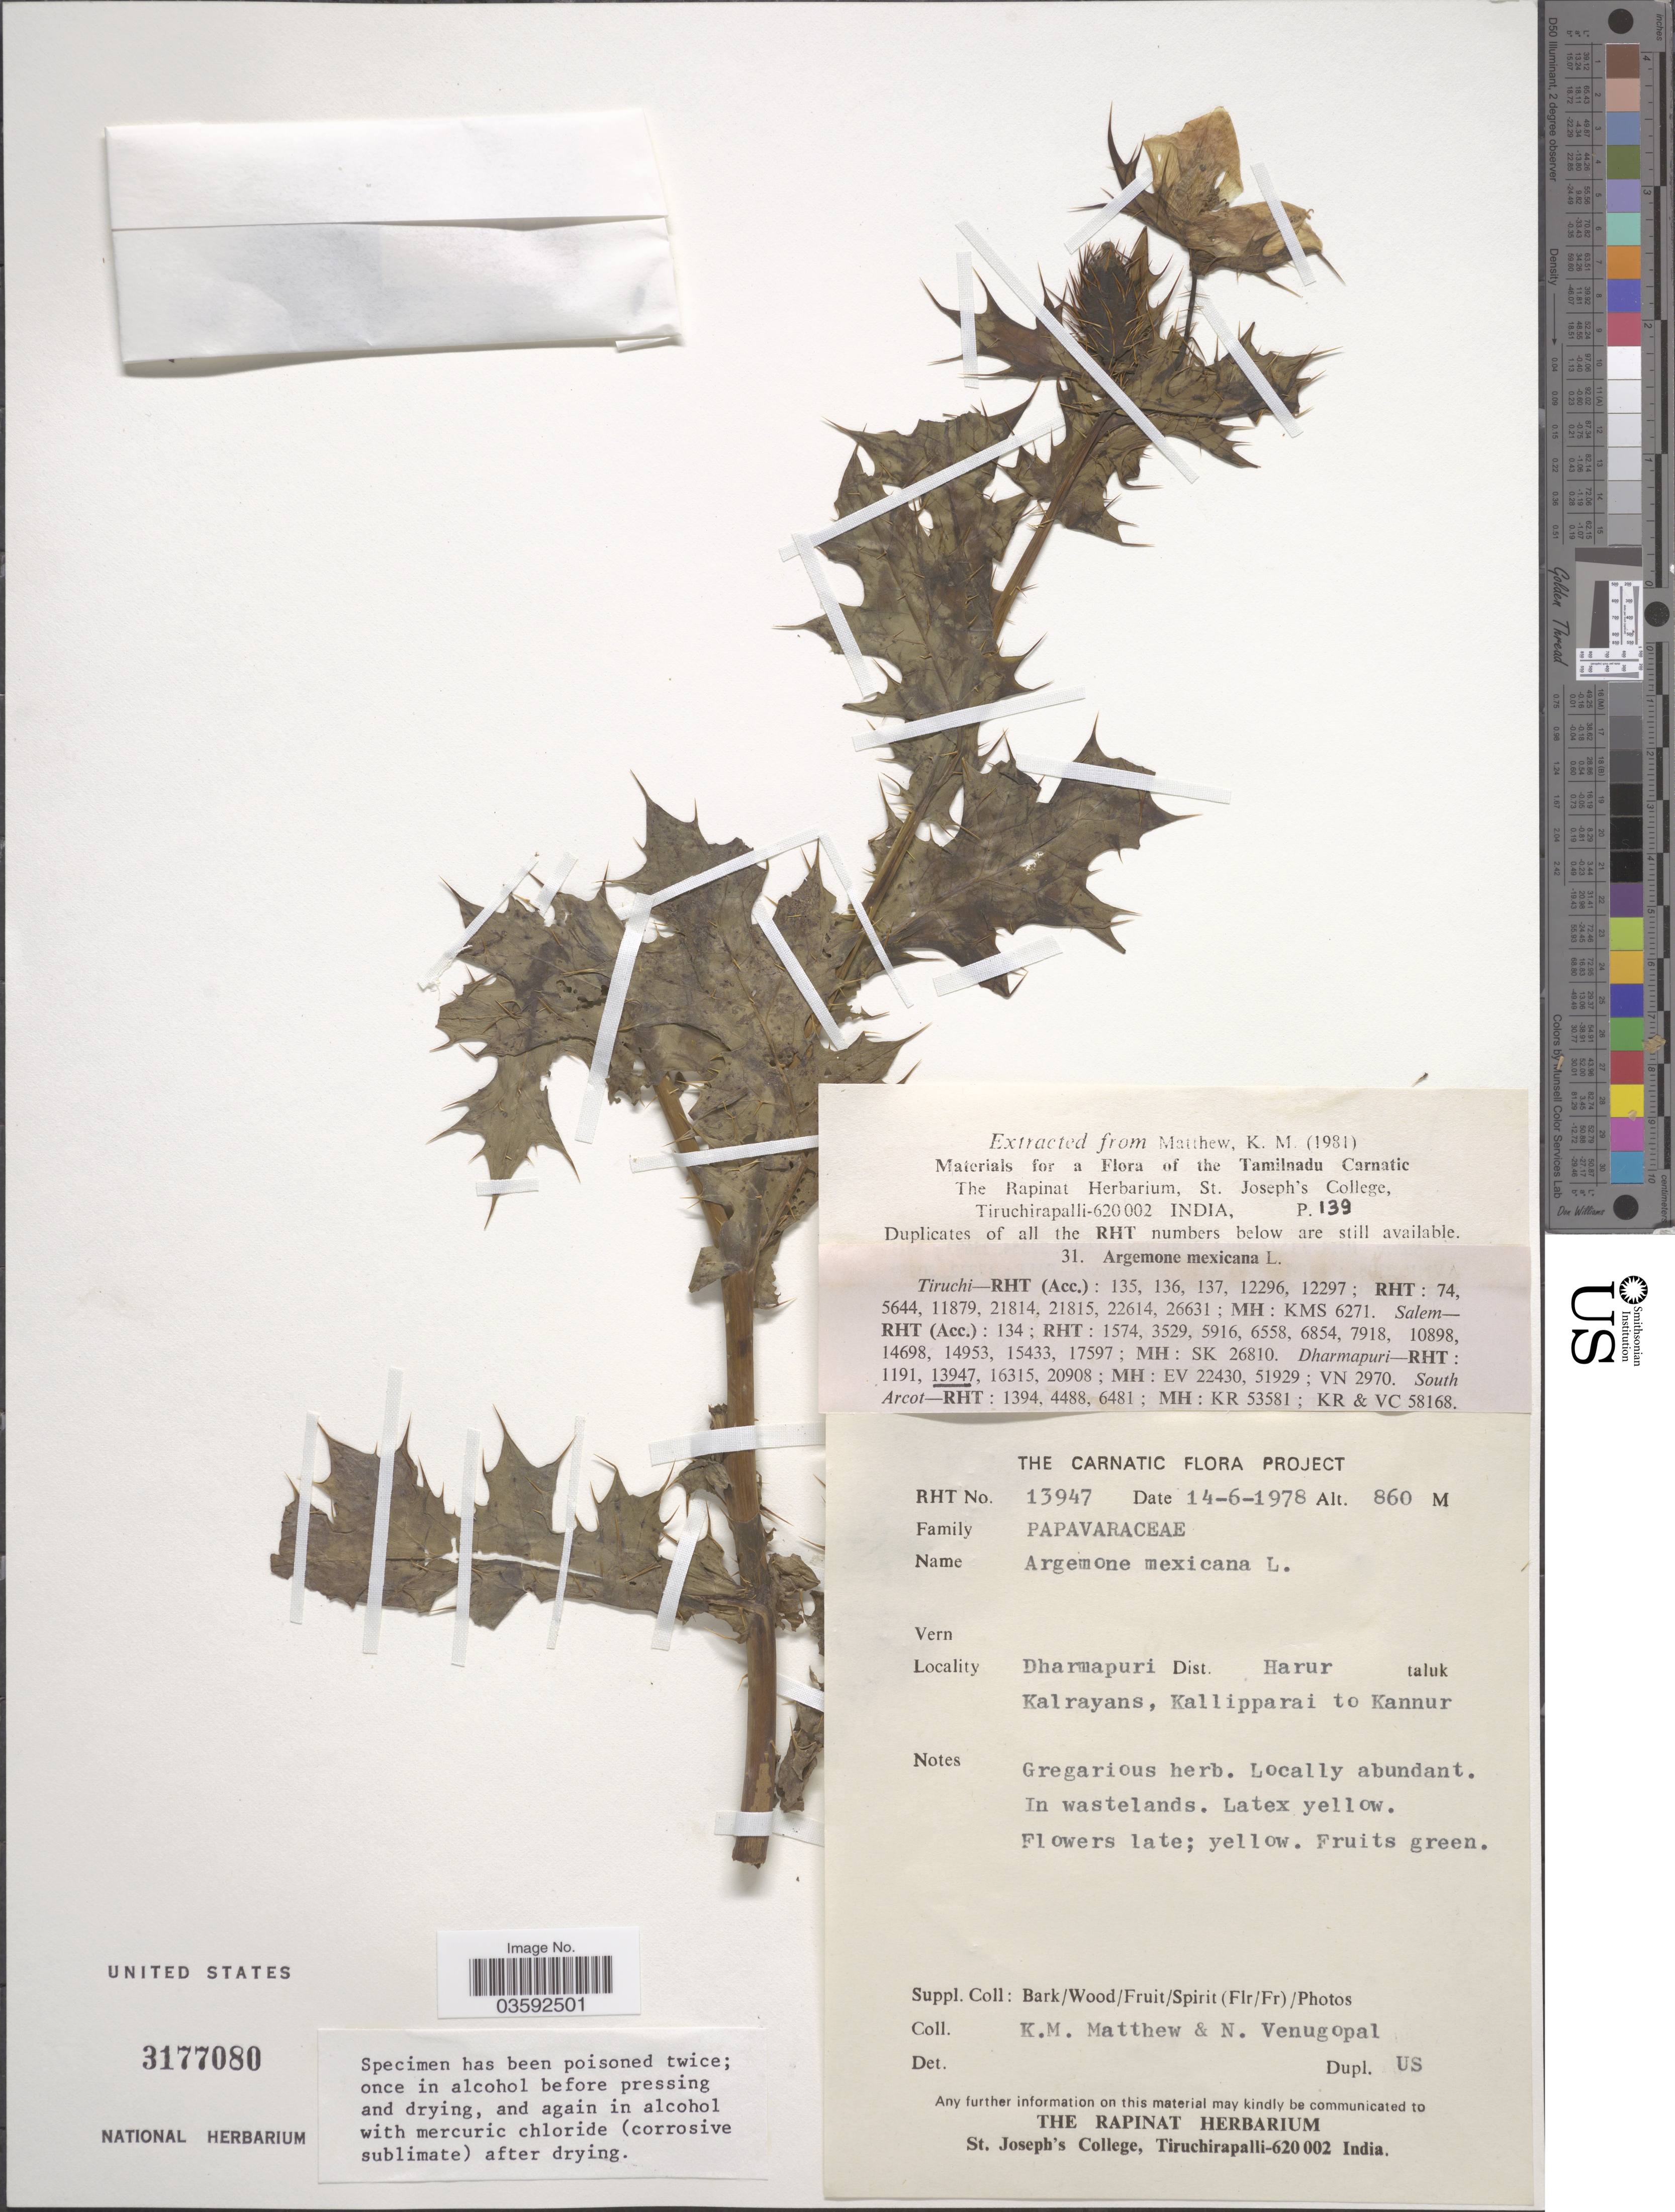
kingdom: Plantae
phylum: Tracheophyta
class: Magnoliopsida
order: Ranunculales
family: Papaveraceae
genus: Argemone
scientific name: Argemone mexicana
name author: L.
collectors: K. M. Matthew & N. Venugopal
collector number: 13947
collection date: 1978-06-14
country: India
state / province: Tamil Nadu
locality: Tamilnadu Carnatic. Dharmapuri Dist. Harur taluk. Kalrayans, Kallipparai to Kannur.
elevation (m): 860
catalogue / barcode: US 3177080